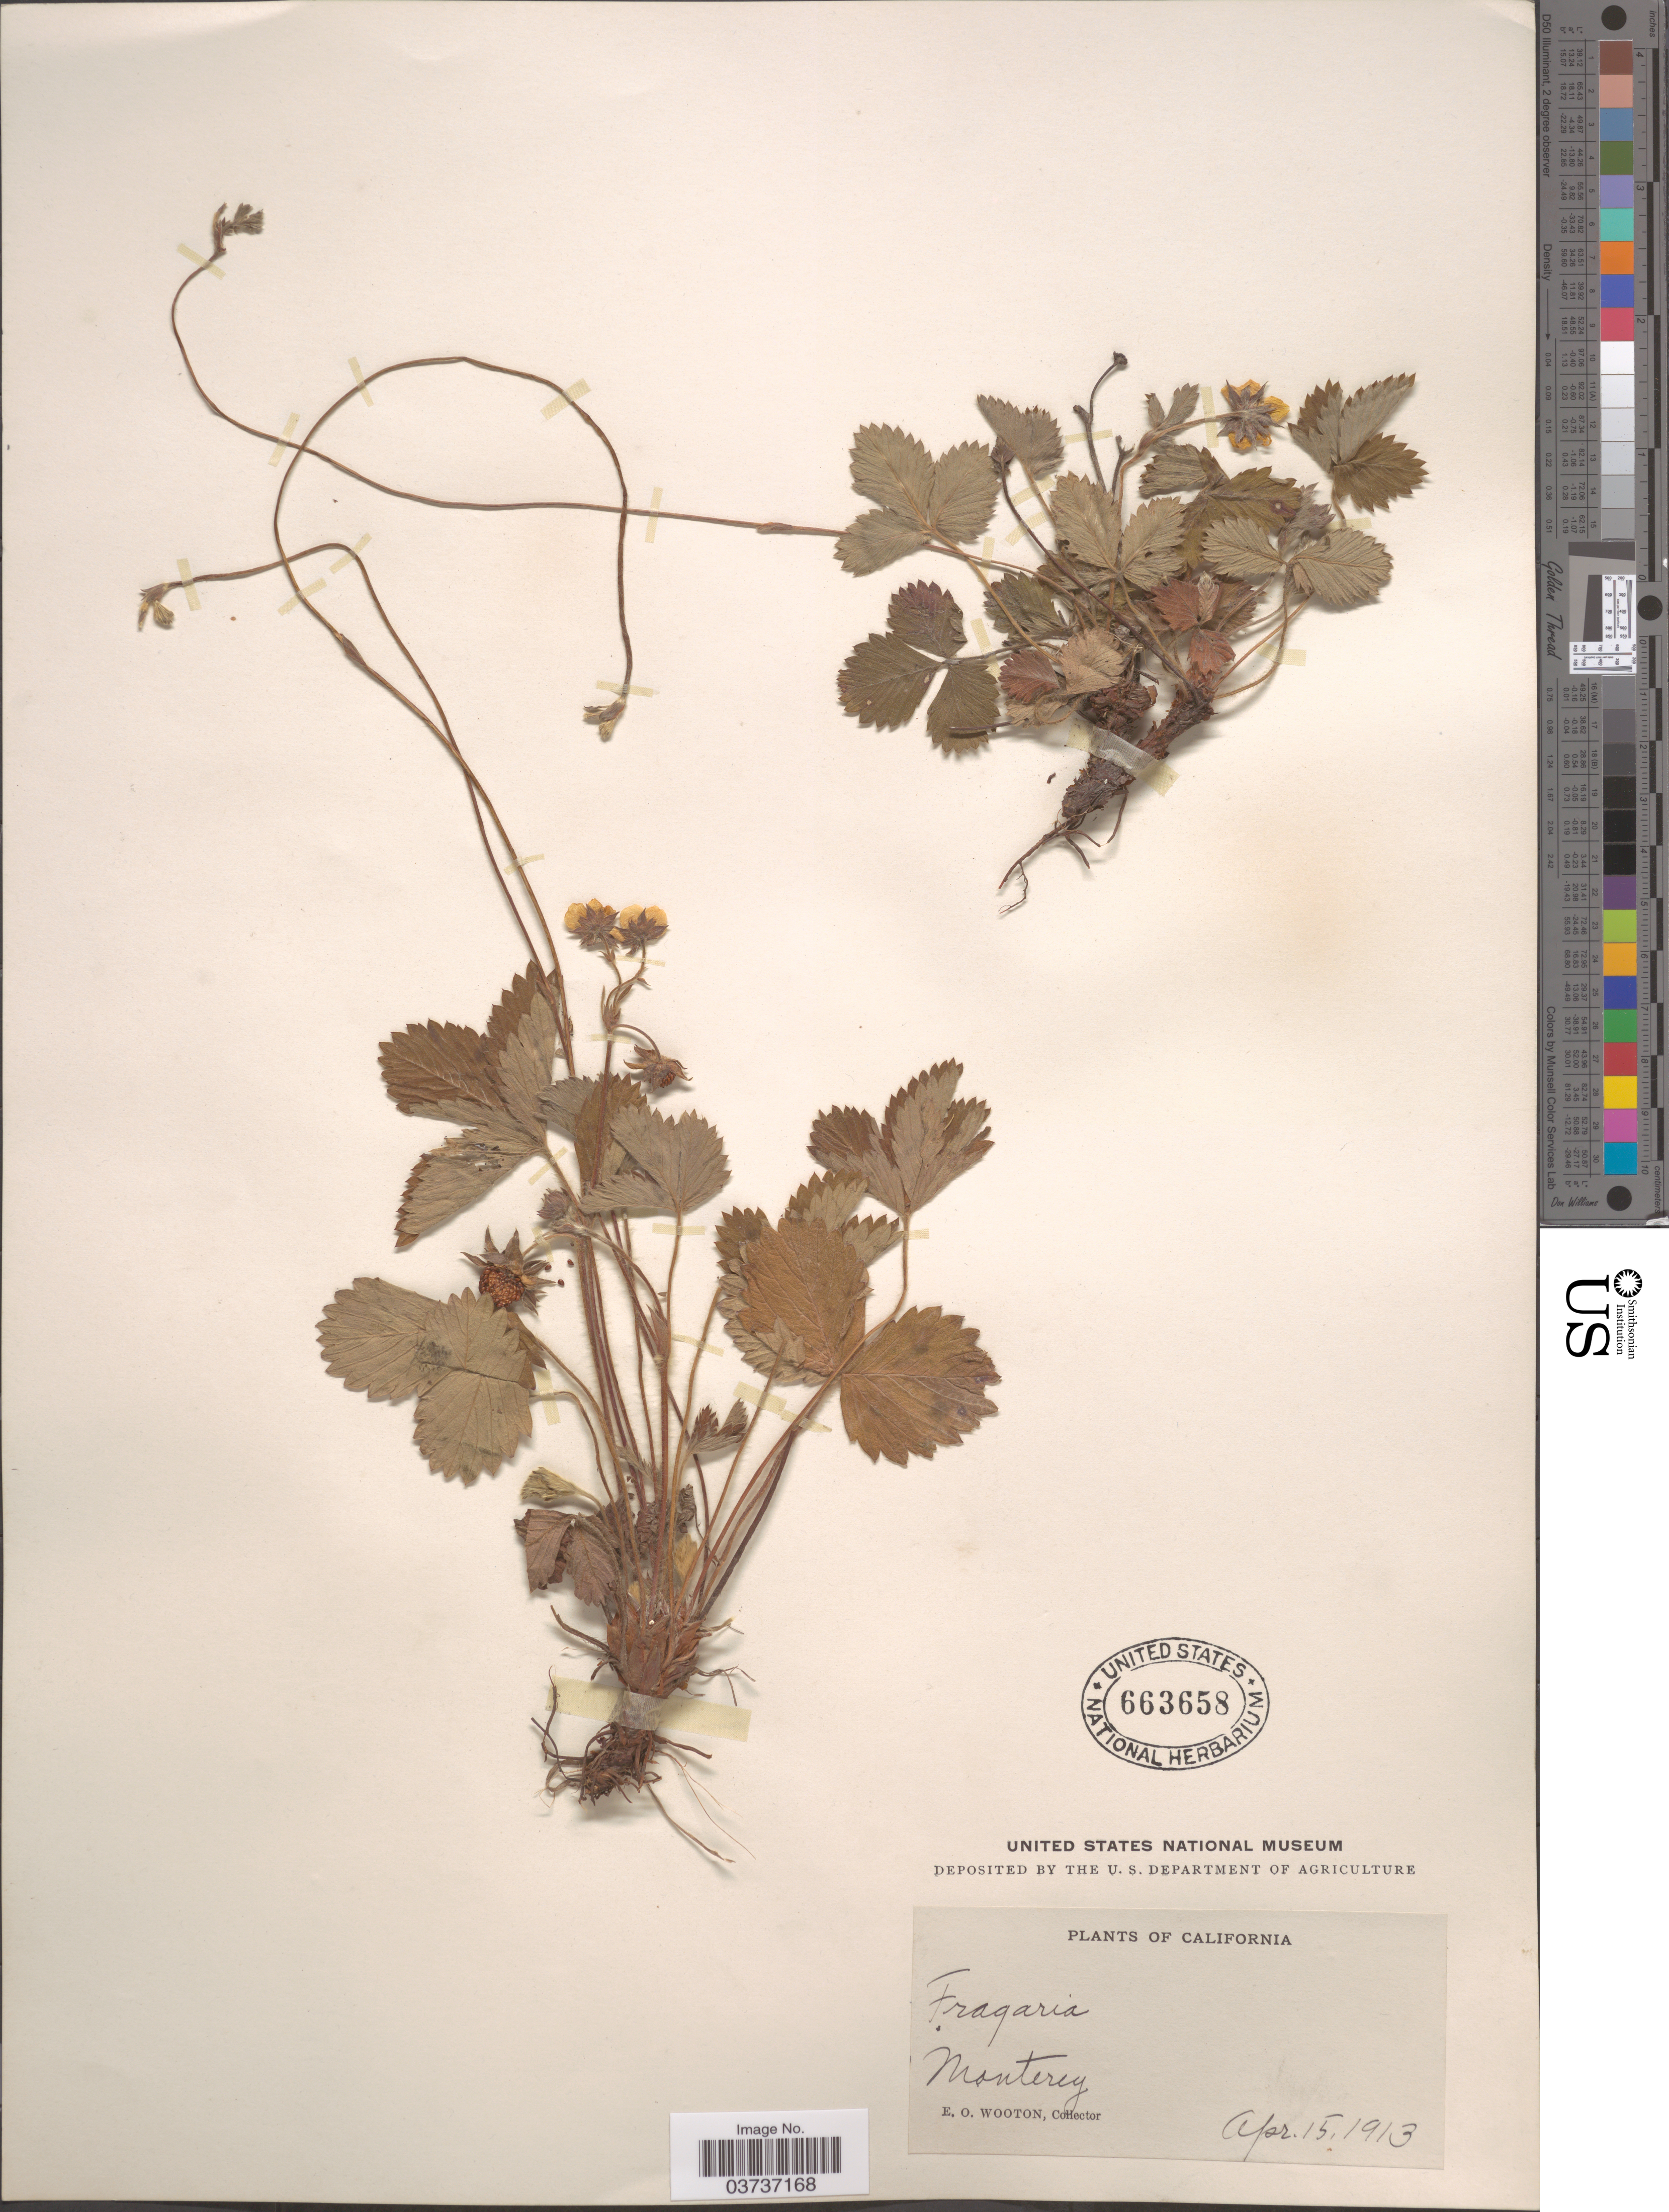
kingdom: Plantae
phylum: Tracheophyta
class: Magnoliopsida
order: Rosales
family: Rosaceae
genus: Fragaria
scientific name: Fragaria californica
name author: Cham. & Schltdl.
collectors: E. O. Wooton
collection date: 1913-04-15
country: United States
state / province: California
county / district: Monterey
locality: Monterey.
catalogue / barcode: US 663658